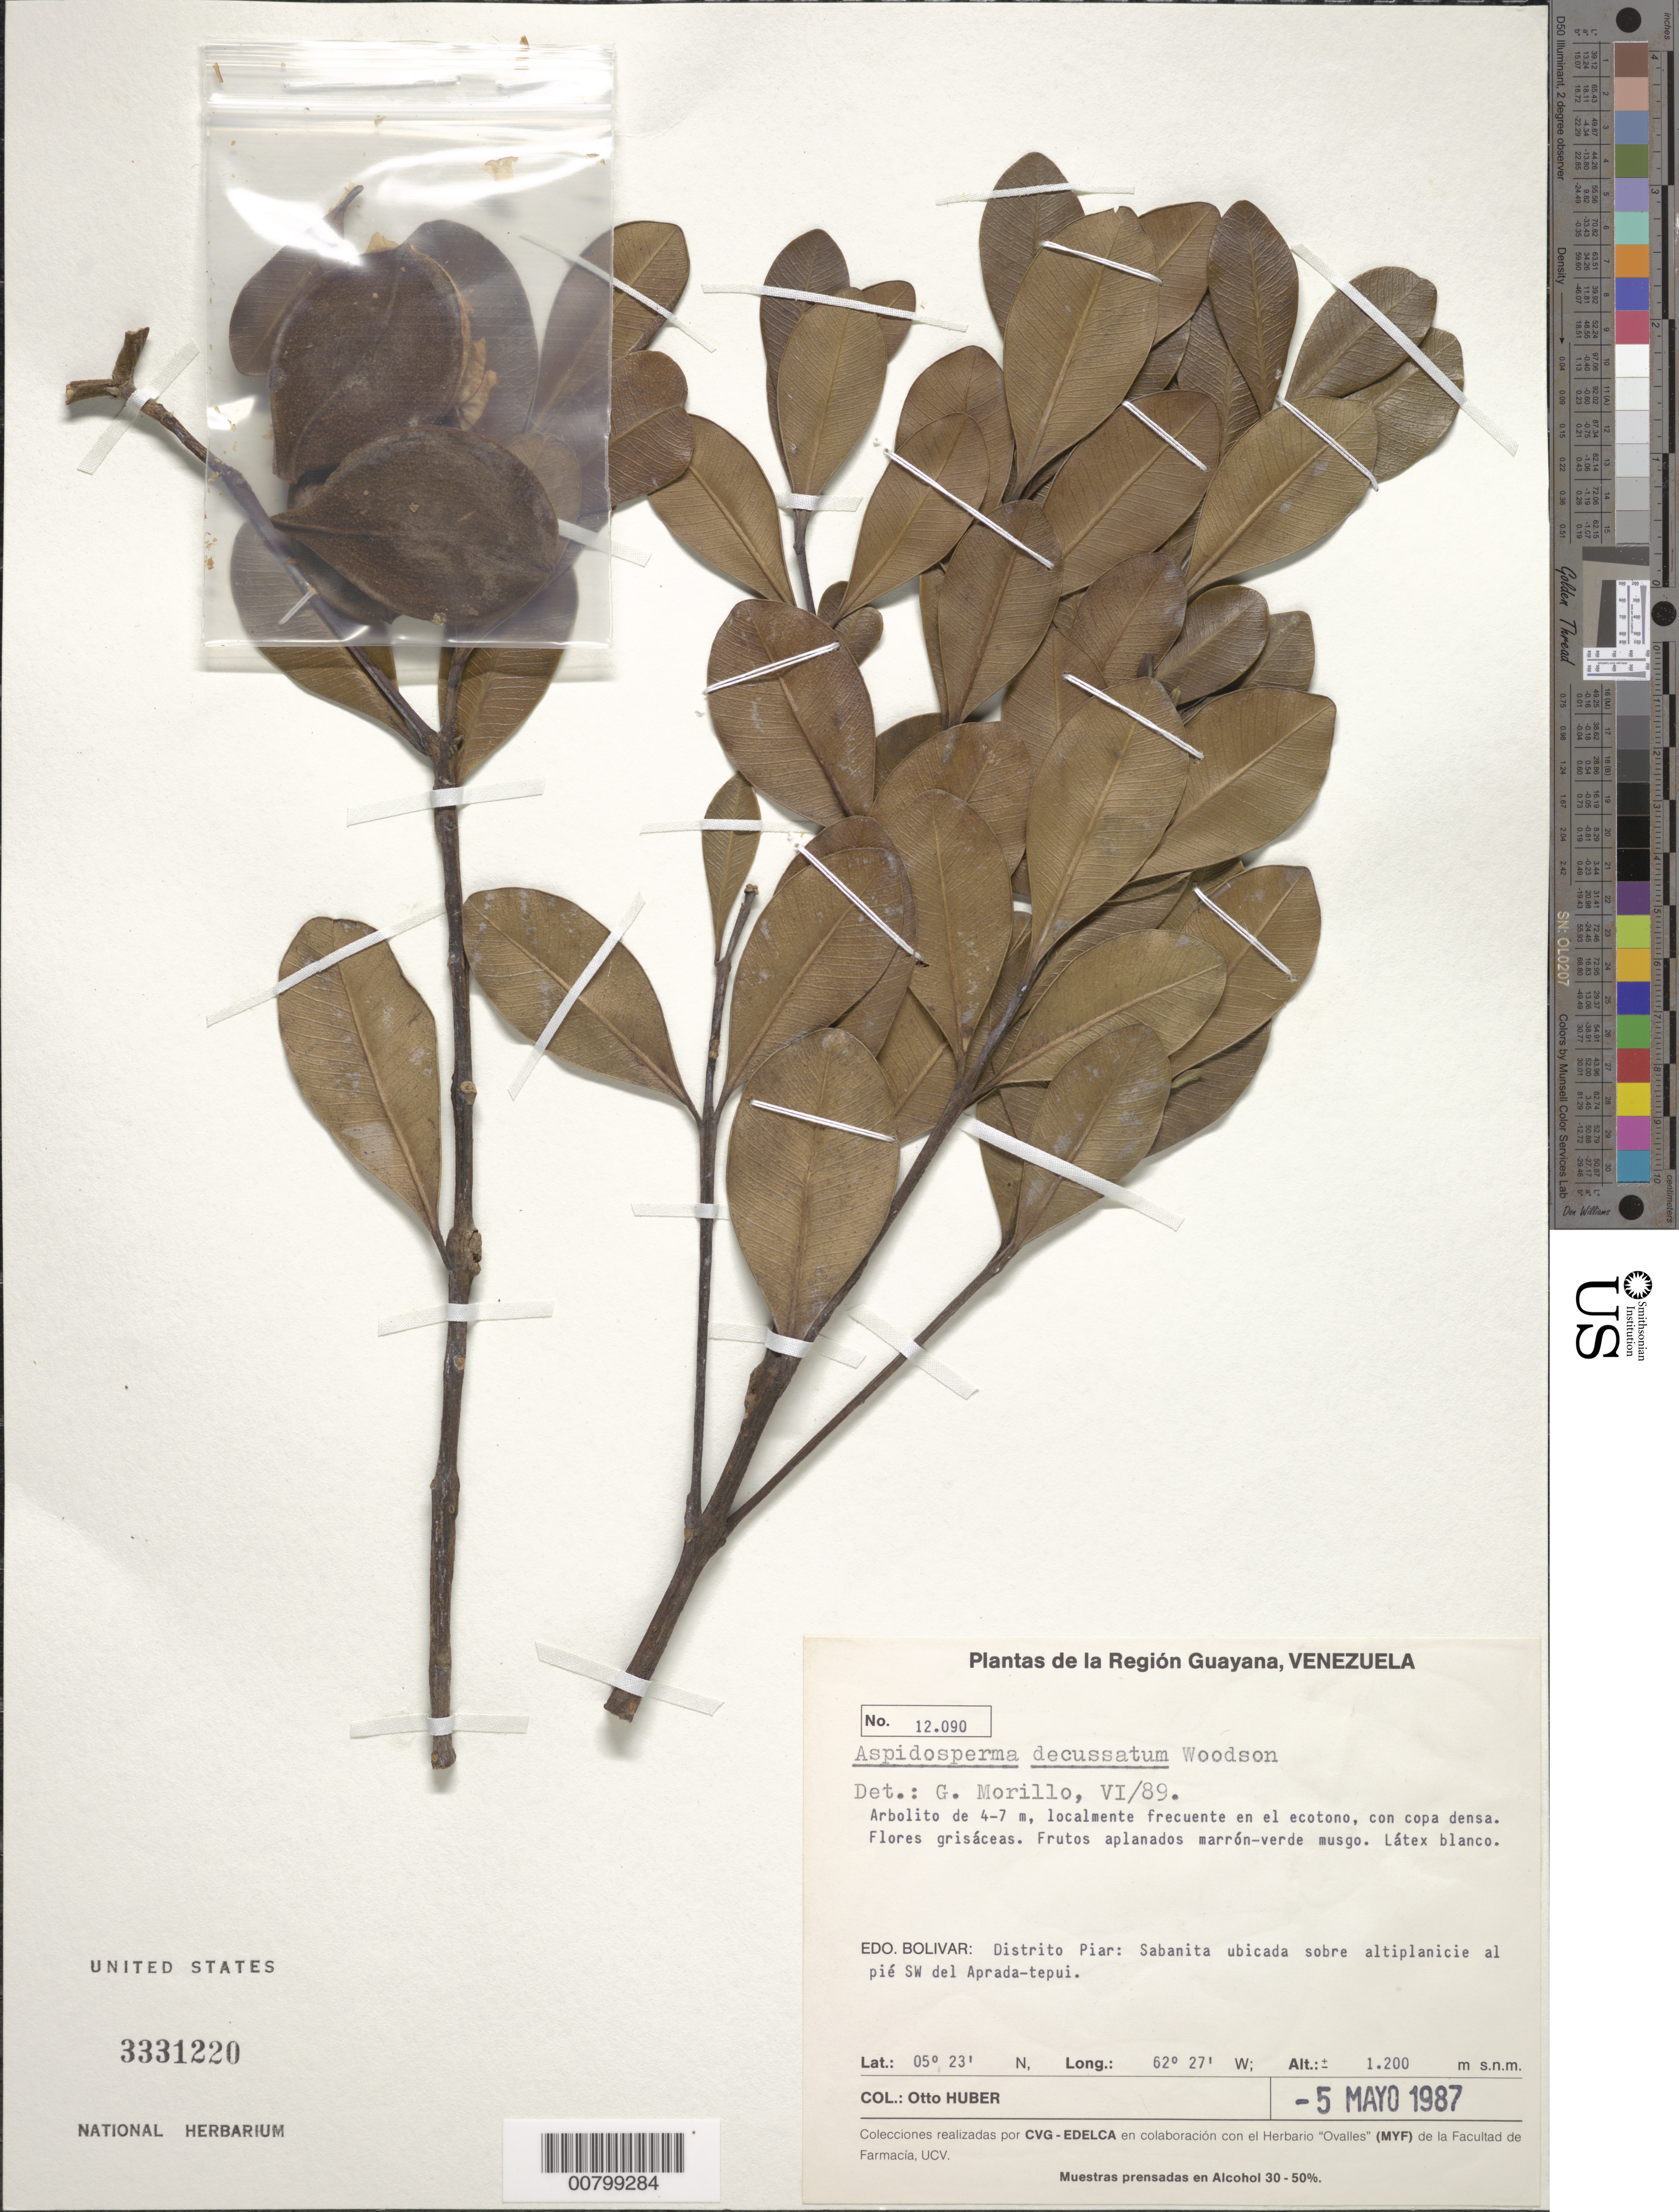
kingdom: Plantae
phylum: Tracheophyta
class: Magnoliopsida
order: Gentianales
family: Apocynaceae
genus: Aspidosperma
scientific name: Aspidosperma decussatum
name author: Woodson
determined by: Morillo, G. N.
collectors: O. Huber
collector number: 12090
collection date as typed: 5-May-87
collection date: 1987-05-05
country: Venezuela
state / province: Bolívar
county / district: Piar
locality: Aprada-tepuí, SW of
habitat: Sabanita ubicada sobre altiplanicie al pié del tepui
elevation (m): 1200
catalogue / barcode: US 3331220